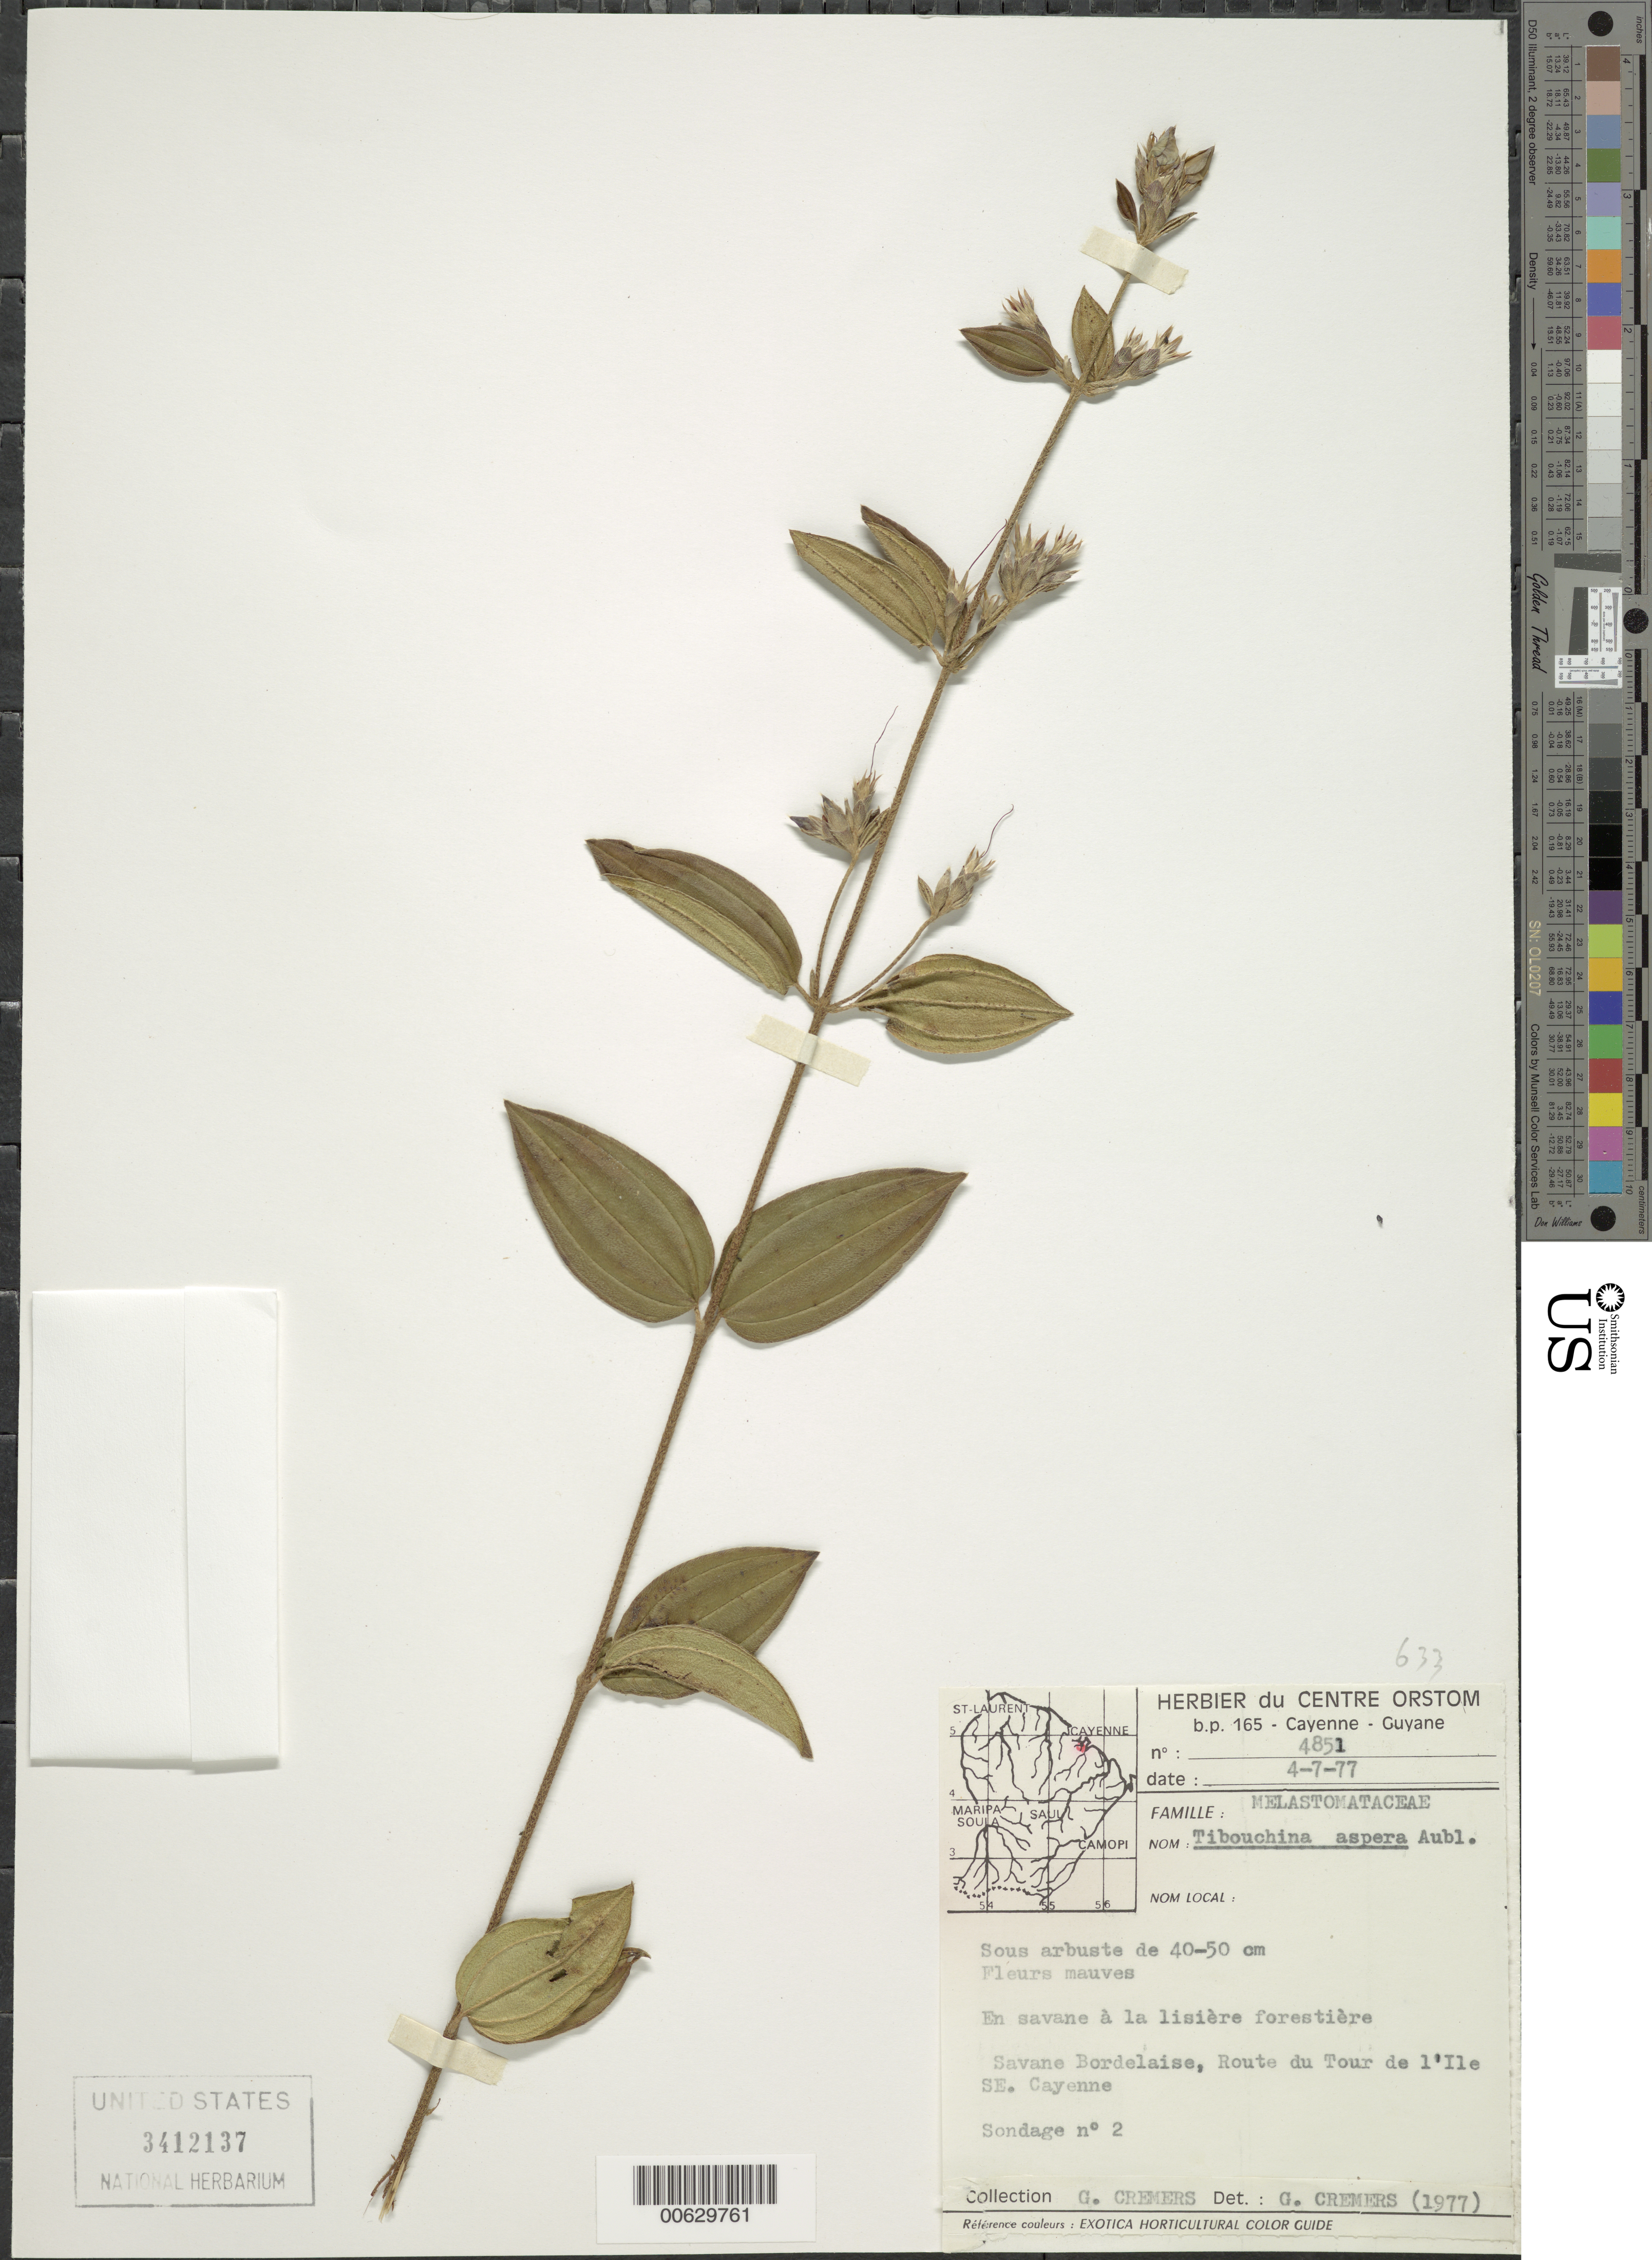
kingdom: Plantae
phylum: Tracheophyta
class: Magnoliopsida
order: Myrtales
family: Melastomataceae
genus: Tibouchina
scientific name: Tibouchina aspera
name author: Aubl.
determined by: Cremers, Georges A.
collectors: G. Cremers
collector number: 4851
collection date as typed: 4-Jul-77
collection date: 1977-07-04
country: French Guiana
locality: Savane Bordelaise, route du tour d'Ile SE Cayenne. Sondage no. 2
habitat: Savane a la lisiere forestiere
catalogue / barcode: US 3412137